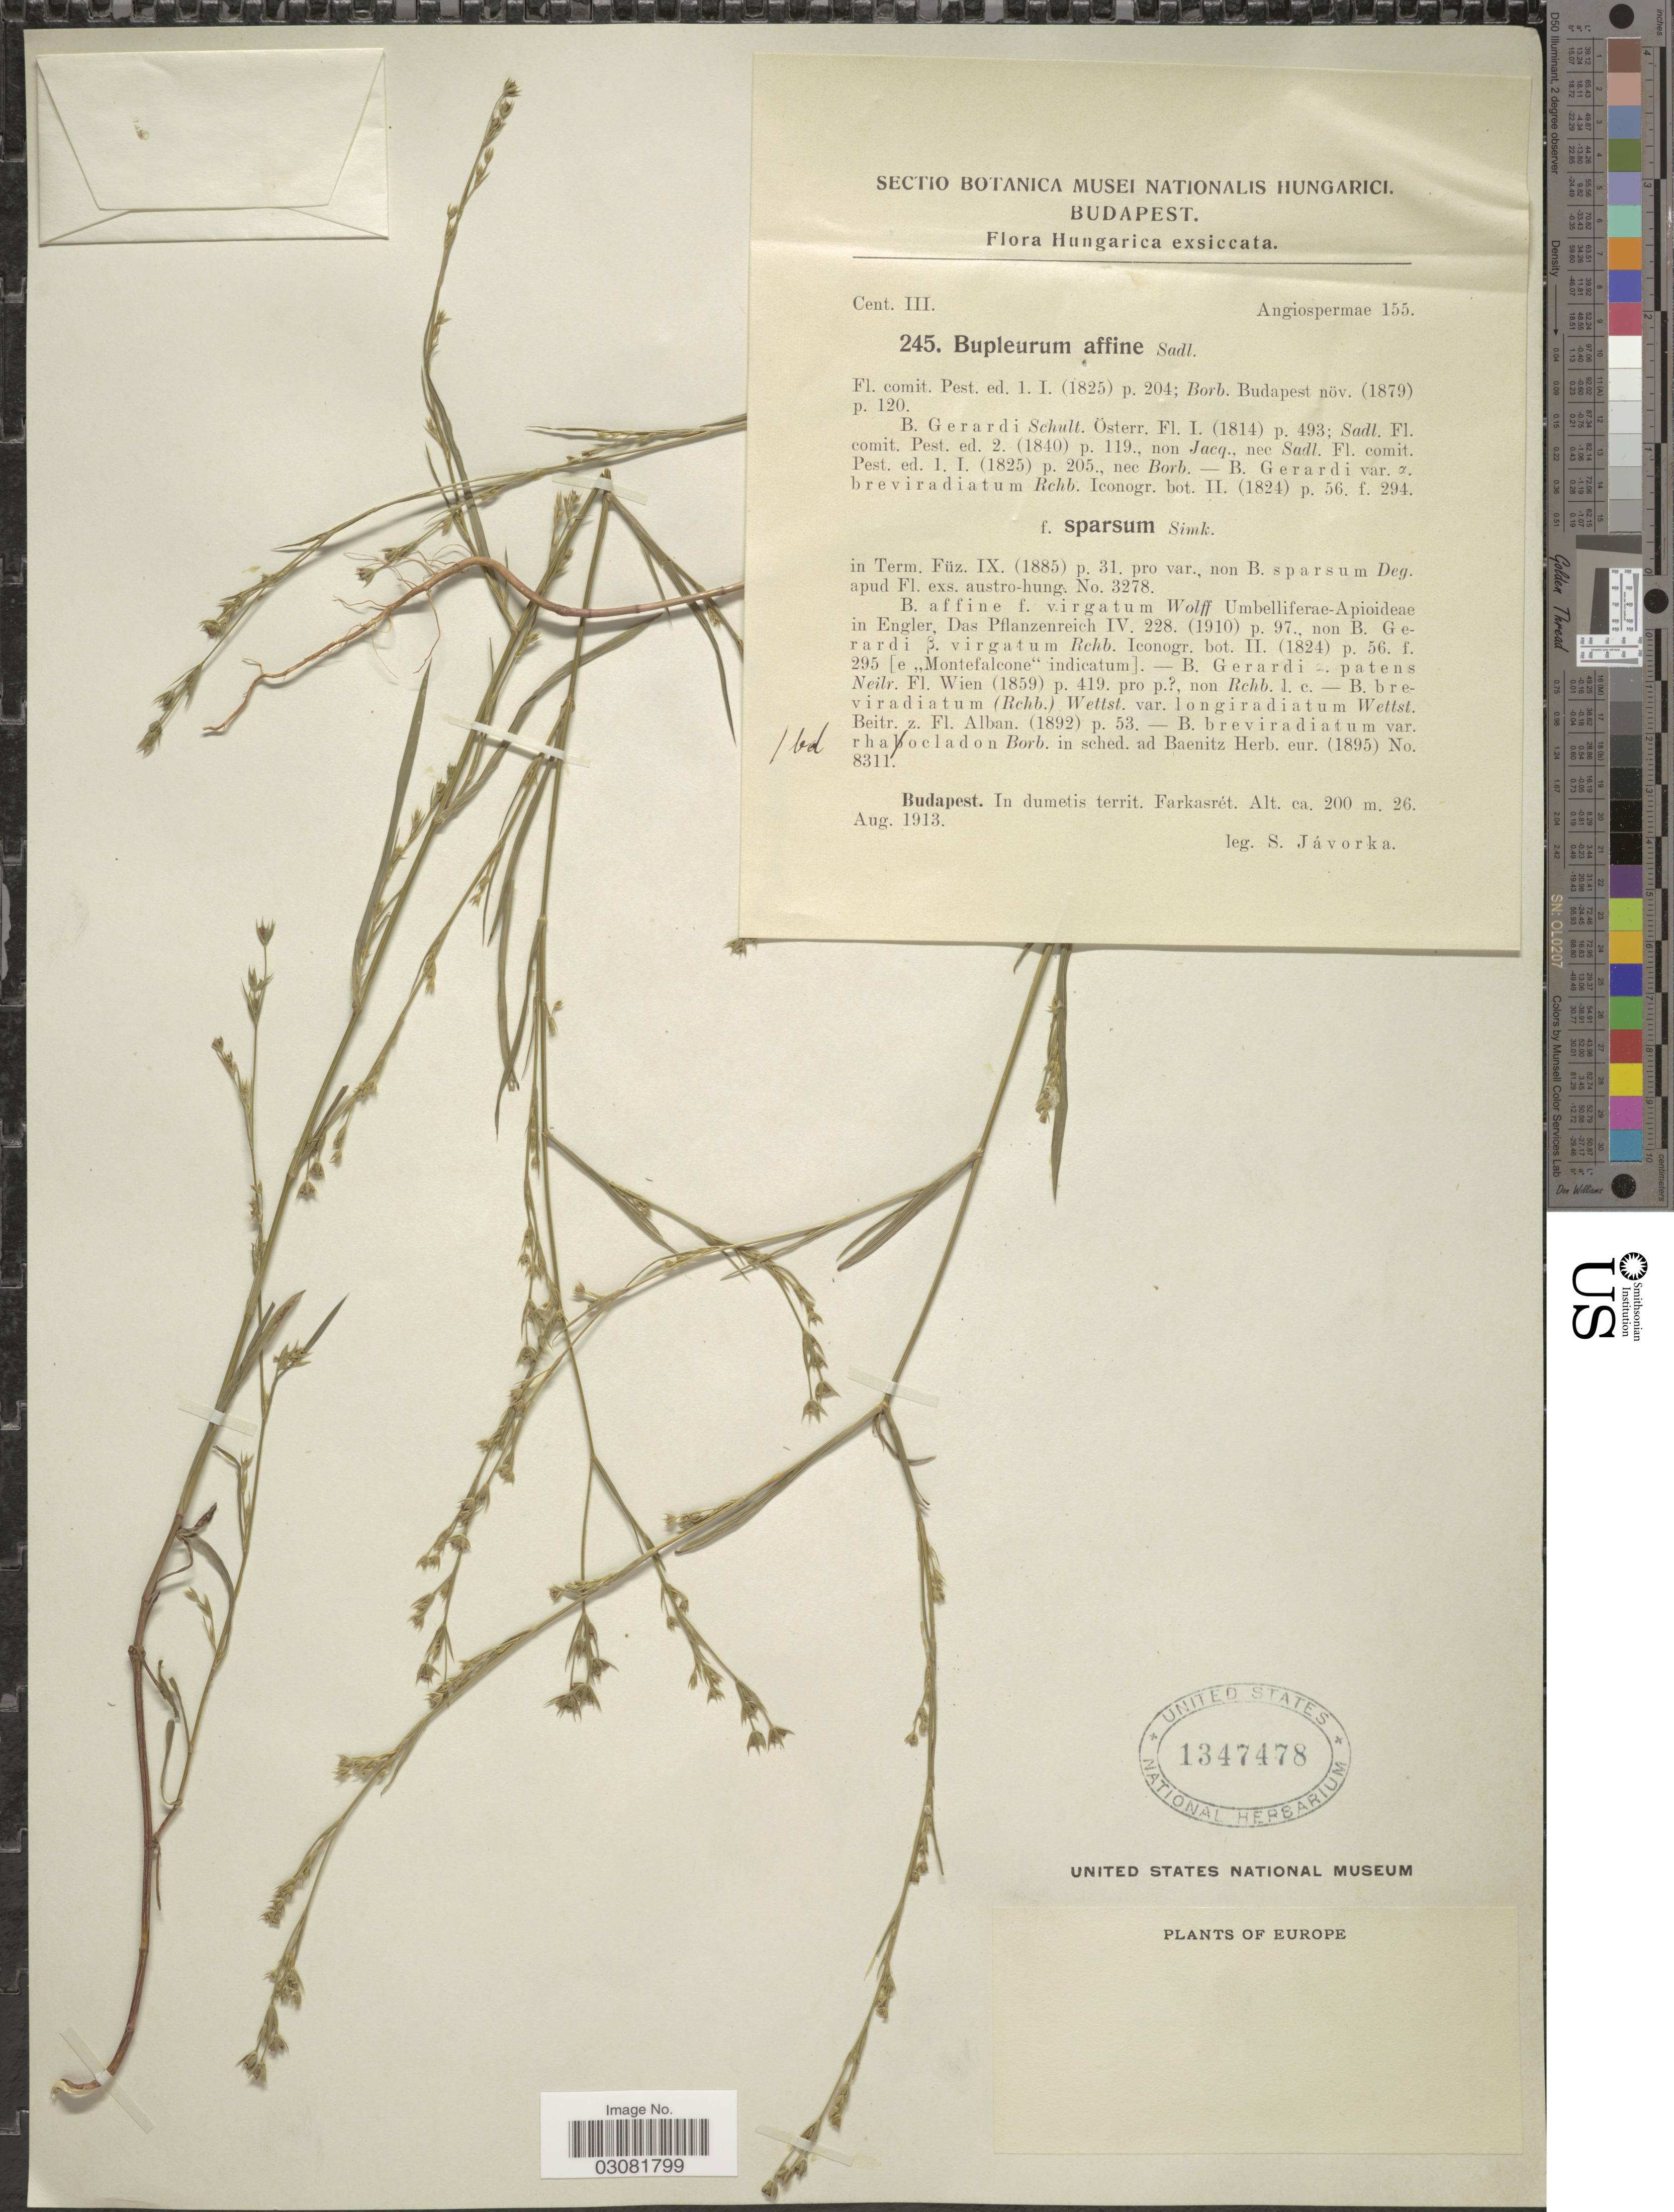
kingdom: Plantae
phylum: Tracheophyta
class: Magnoliopsida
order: Apiales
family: Apiaceae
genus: Bupleurum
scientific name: Bupleurum affine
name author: Sadler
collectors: S. Javorka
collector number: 245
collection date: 1913-08-26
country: Hungary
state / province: Budapest, Capital District of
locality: Hungarica, In dumetis territ. Farkasrét.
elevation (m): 200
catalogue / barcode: US 1347478